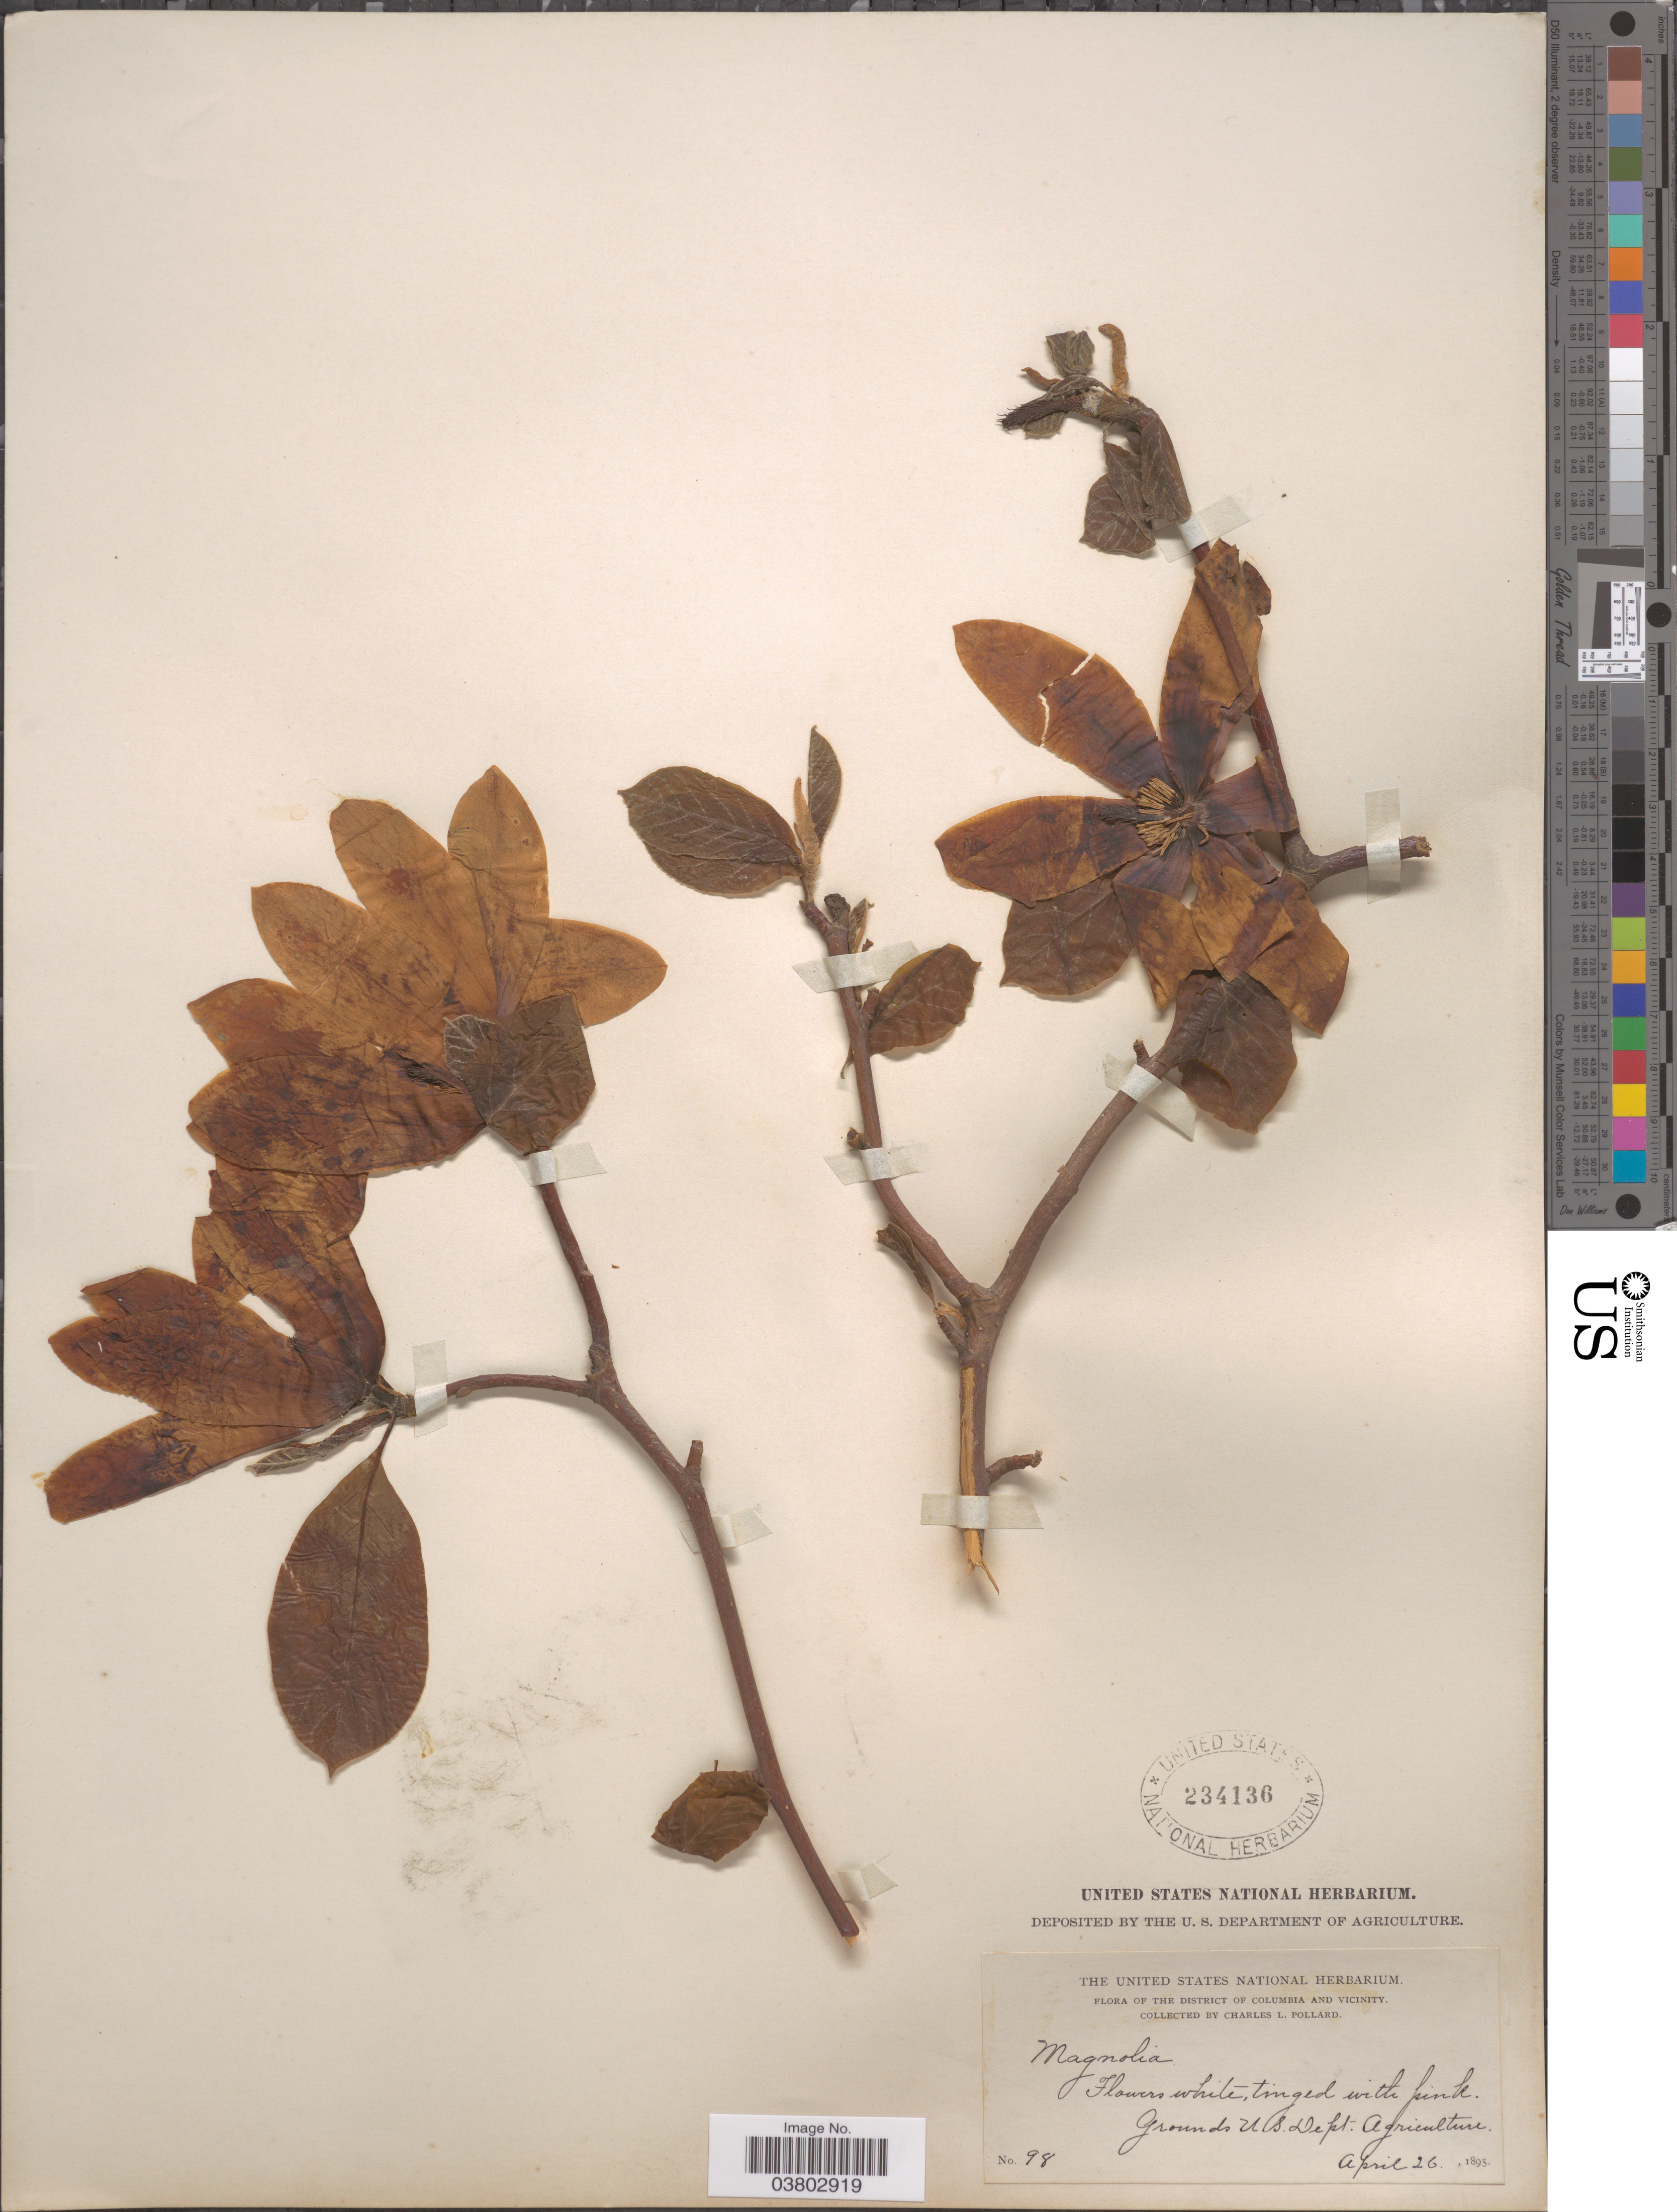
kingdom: Plantae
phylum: Tracheophyta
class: Magnoliopsida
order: Magnoliales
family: Magnoliaceae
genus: Magnolia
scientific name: Magnolia sp.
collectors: C. L. Pollard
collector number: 98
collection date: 1895-04-26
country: United States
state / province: District of Columbia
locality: District of Columbia and vicinity. Grounds U.S. Dept. Agriculture.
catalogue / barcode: US 234136